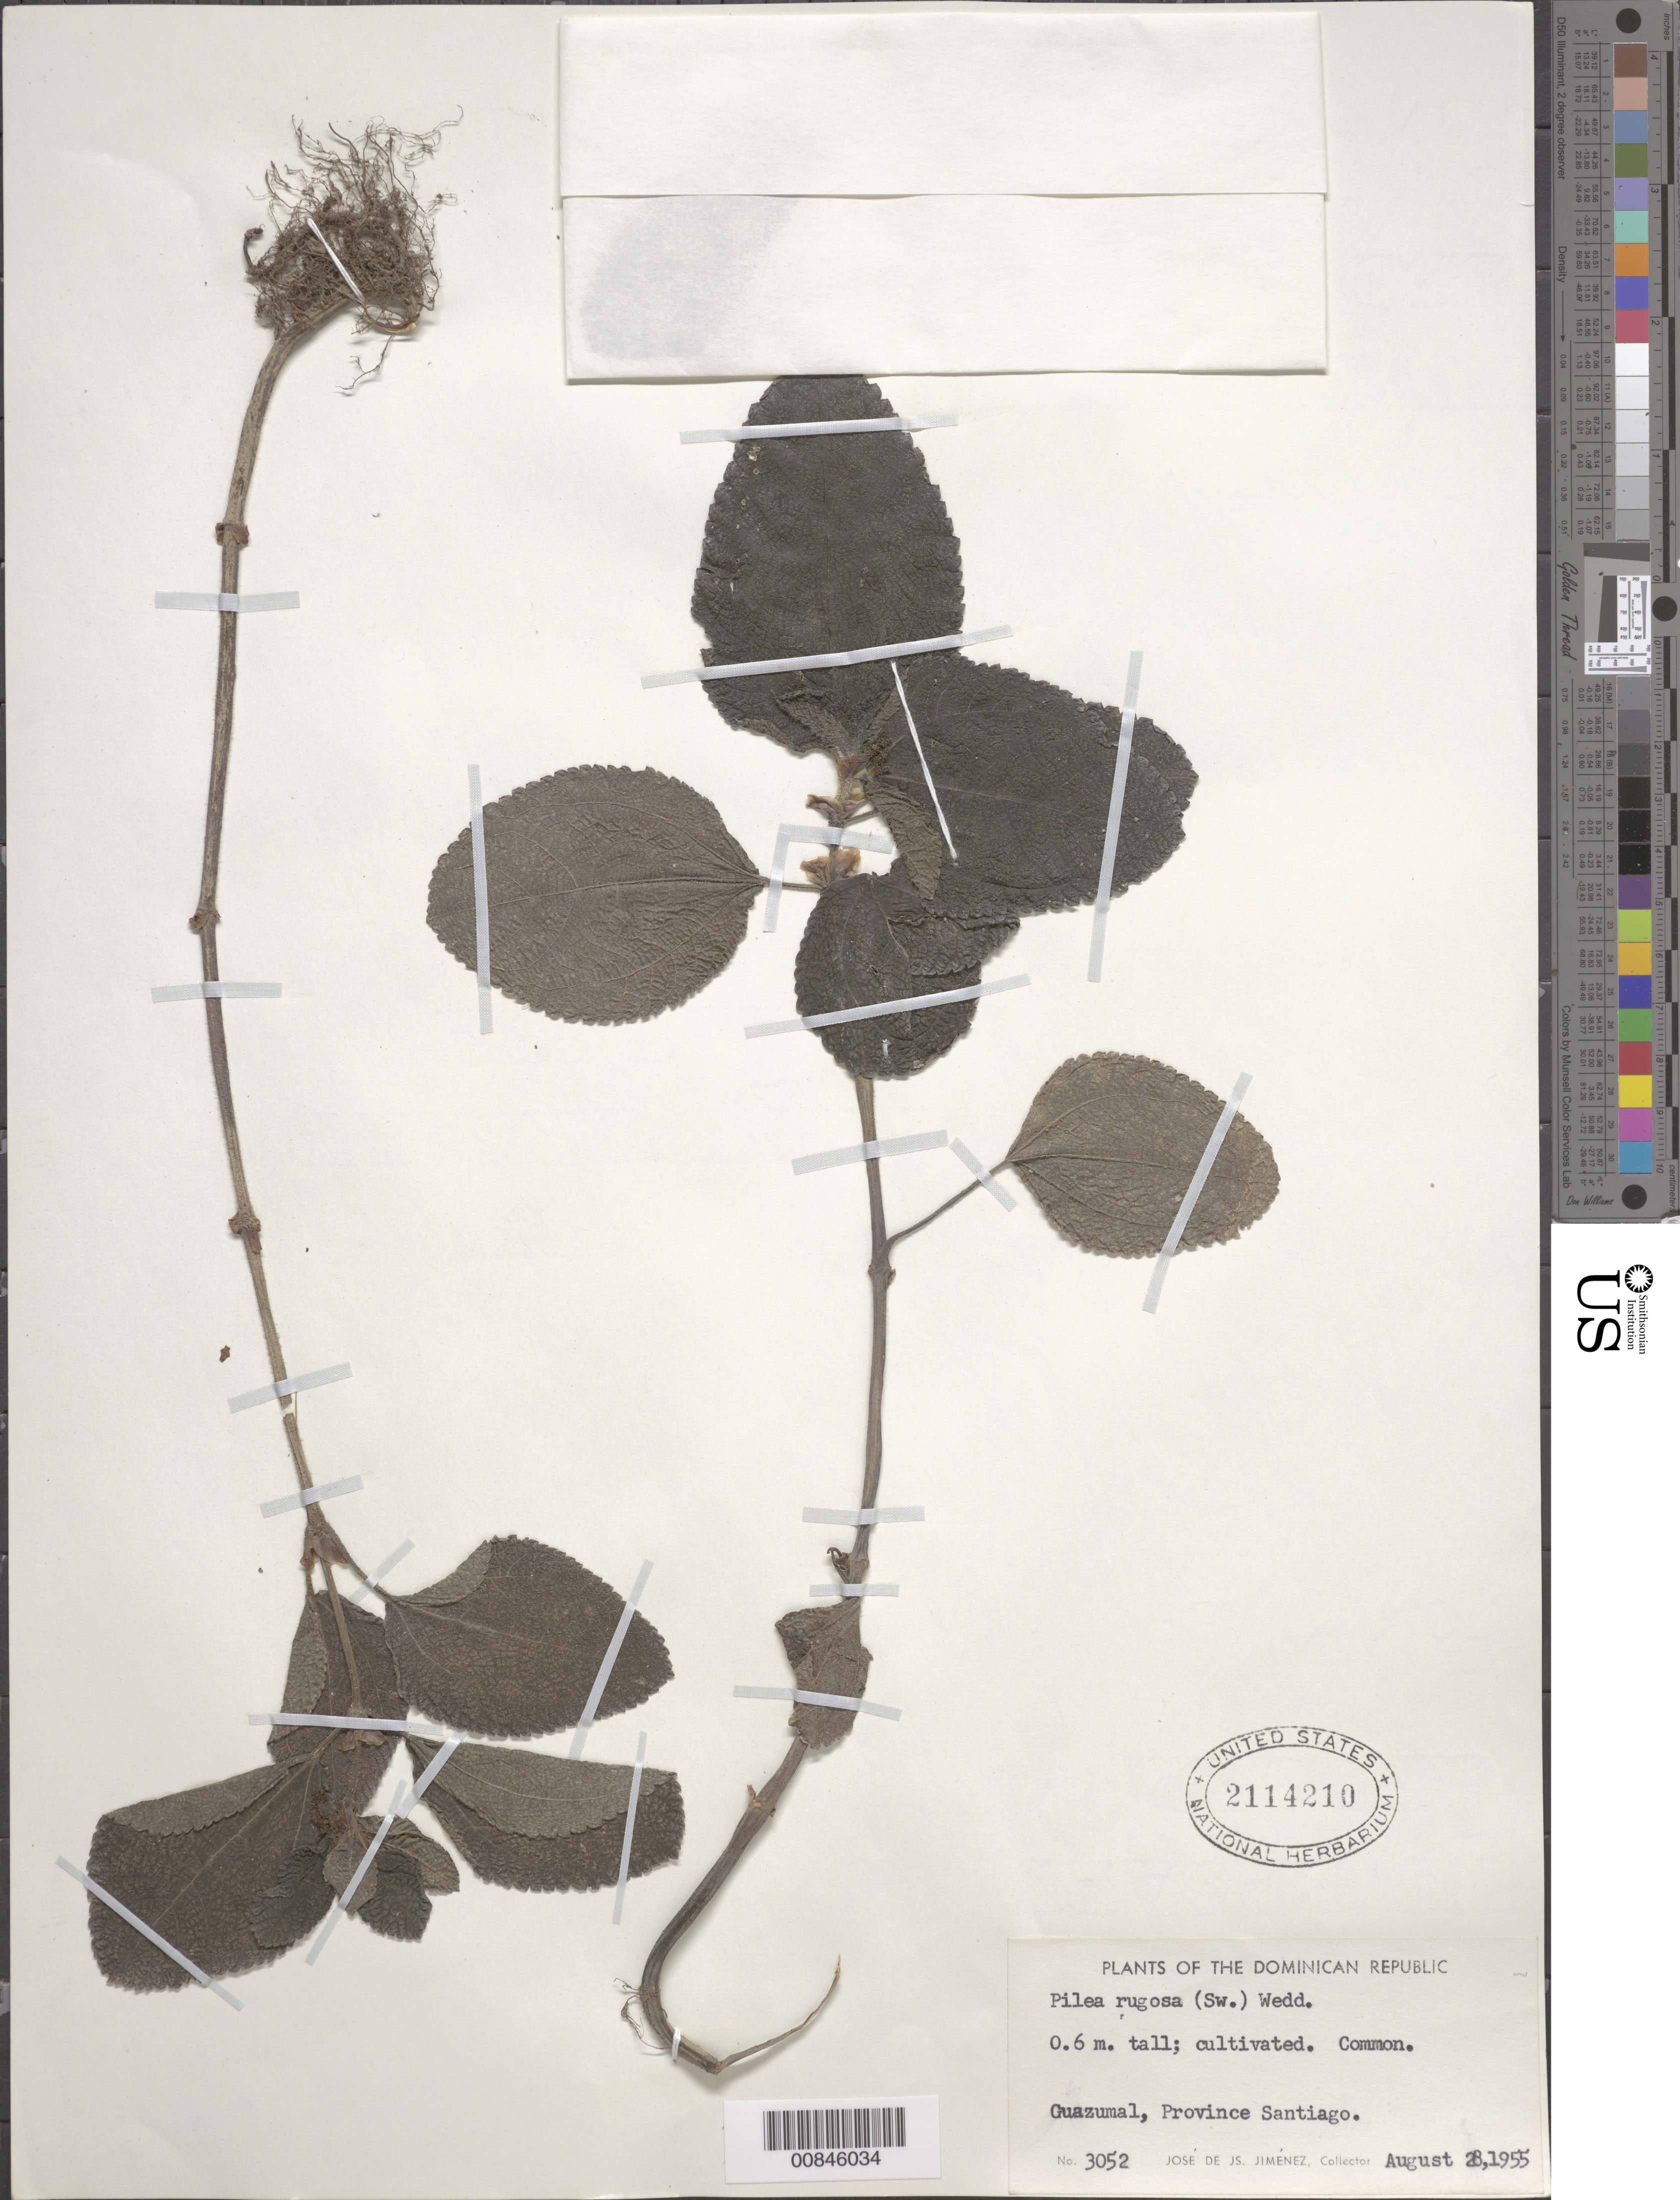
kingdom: Plantae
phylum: Tracheophyta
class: Magnoliopsida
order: Rosales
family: Urticaceae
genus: Pilea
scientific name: Pilea rugosa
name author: (Sw.) Wedd.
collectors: J. J. Jiménez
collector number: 3052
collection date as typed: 28 Aug 1955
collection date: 1955-08-28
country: Dominican Republic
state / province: Santiago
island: Hispaniola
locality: Guazumal.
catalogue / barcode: US 2114210